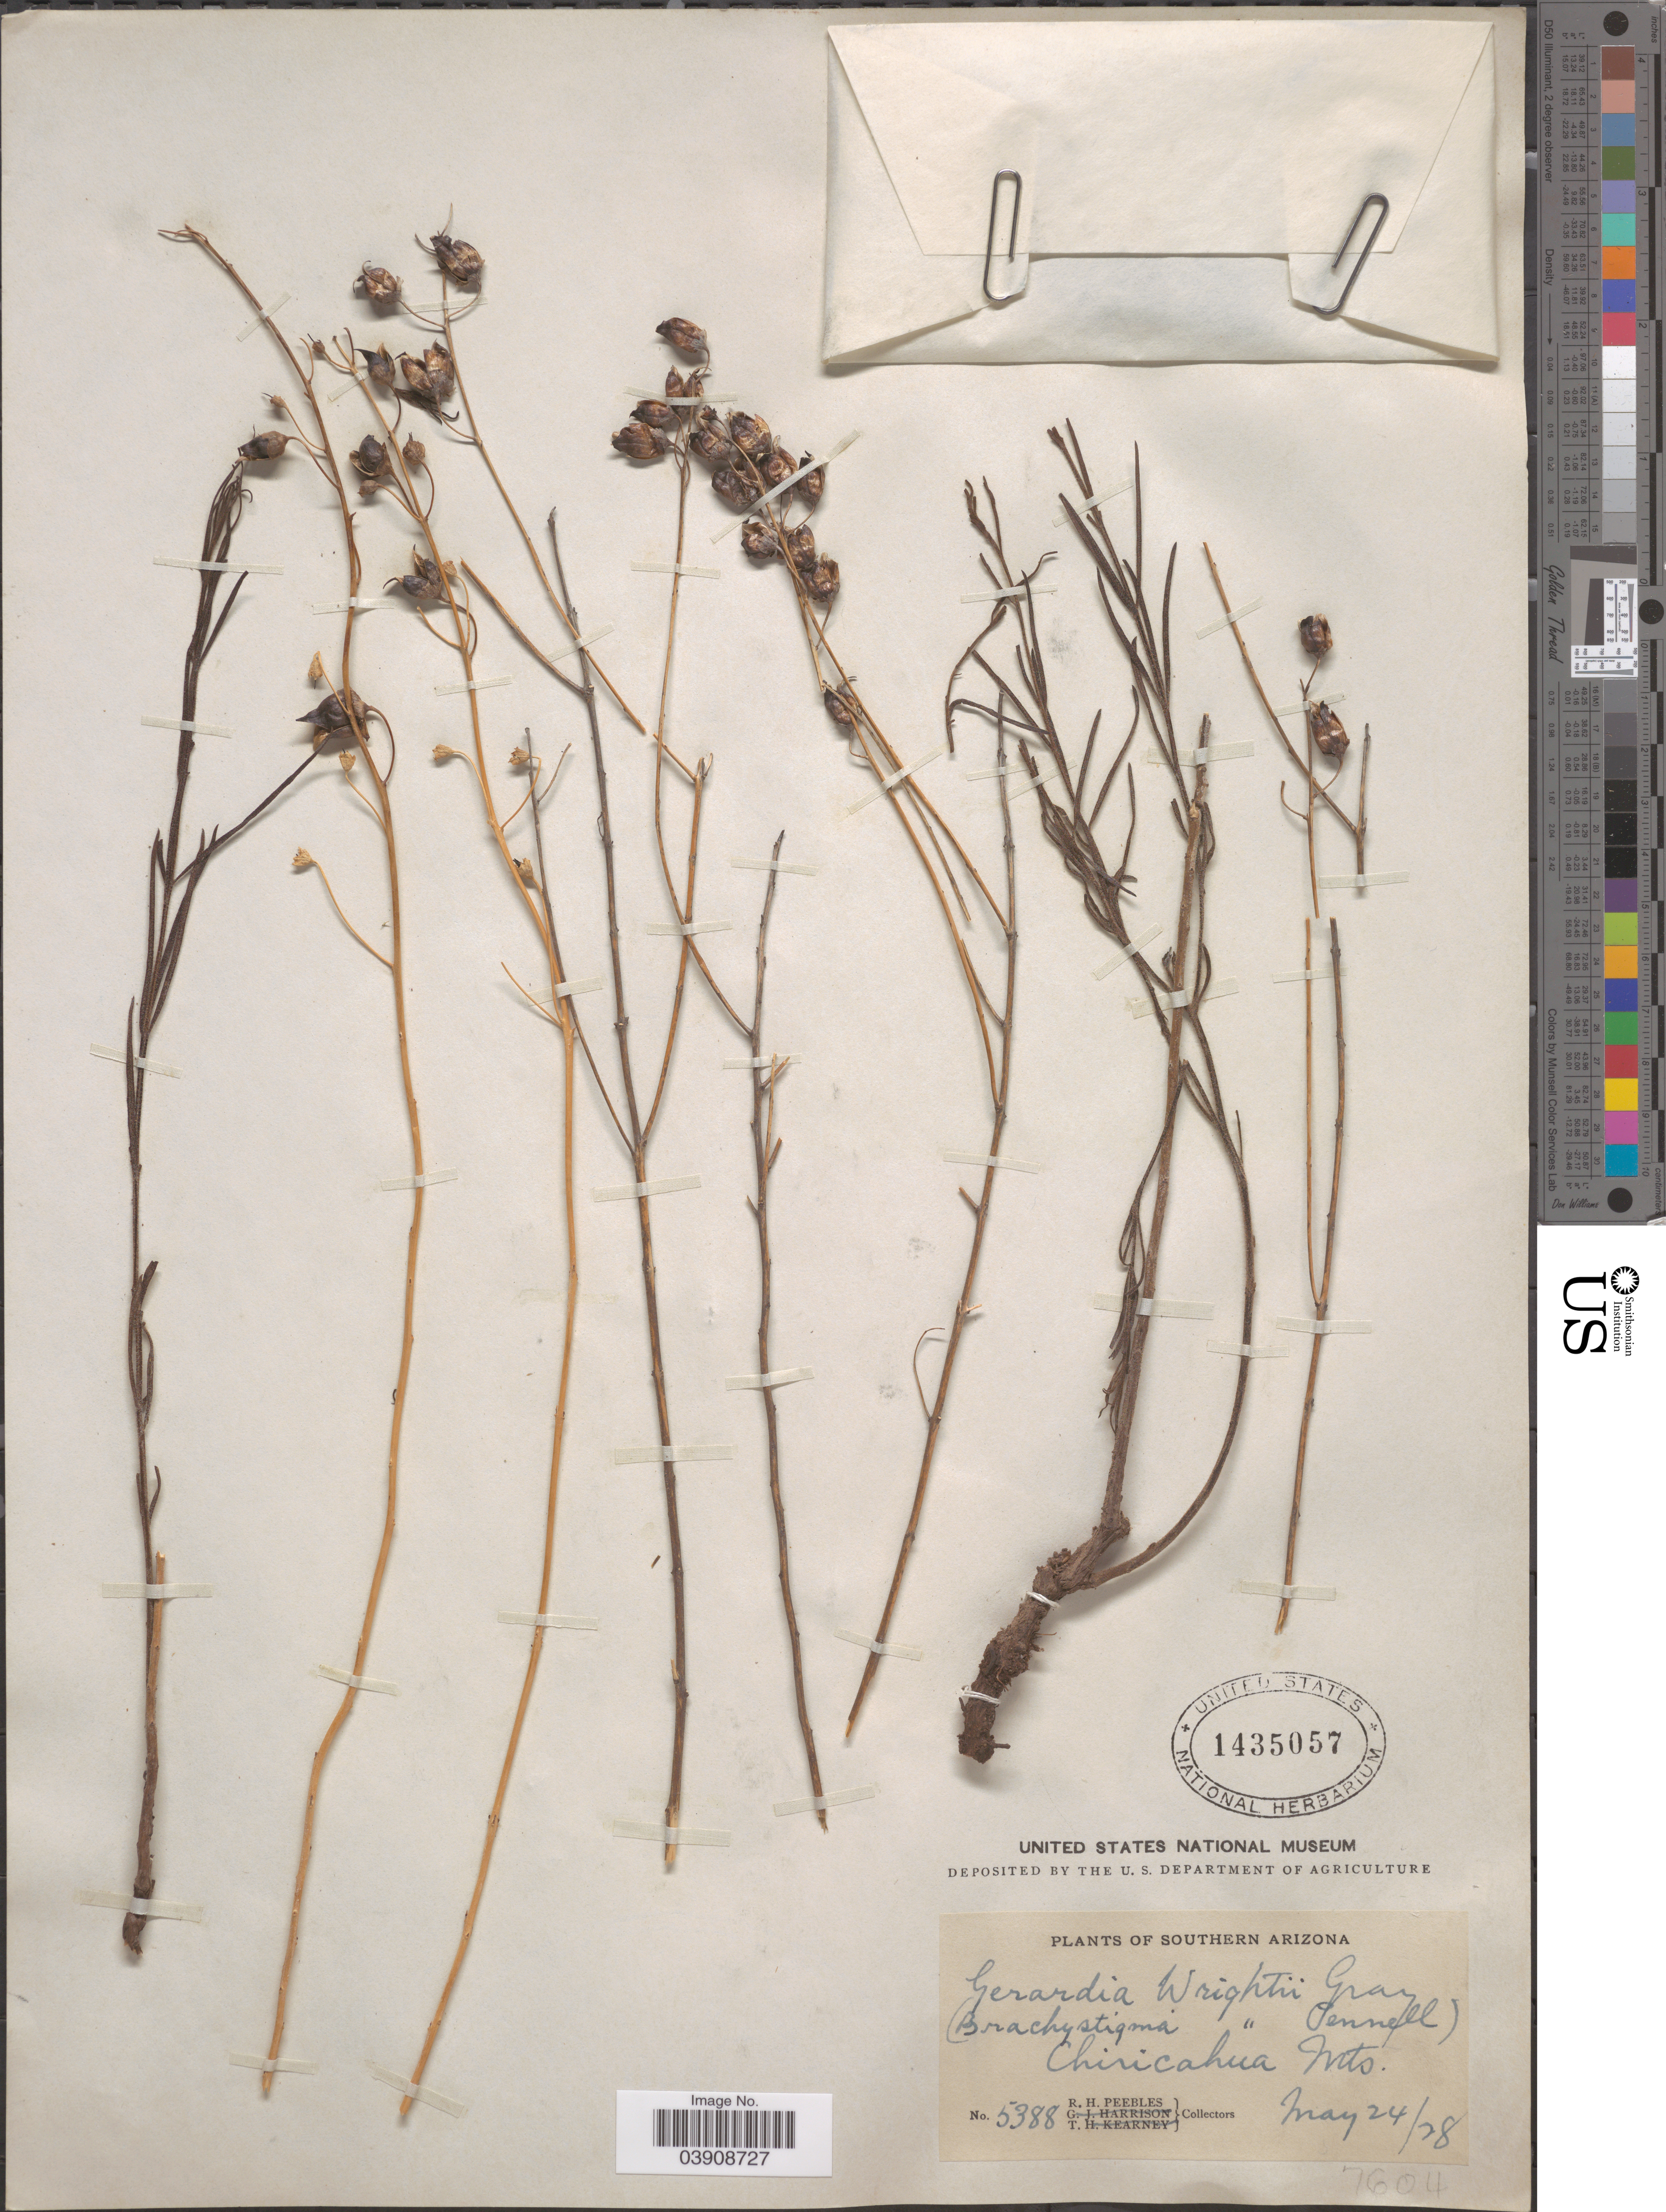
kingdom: Plantae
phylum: Tracheophyta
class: Magnoliopsida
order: Lamiales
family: Orobanchaceae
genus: Agalinis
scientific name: Agalinis wrightii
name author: (A. Gray) Tidestr.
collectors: R. H. Peebles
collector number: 5388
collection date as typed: Transcribed d/m/y: 24/5/28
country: United States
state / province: Arizona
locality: Southern Arizona. Chiricahua Mts.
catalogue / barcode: US 1435057